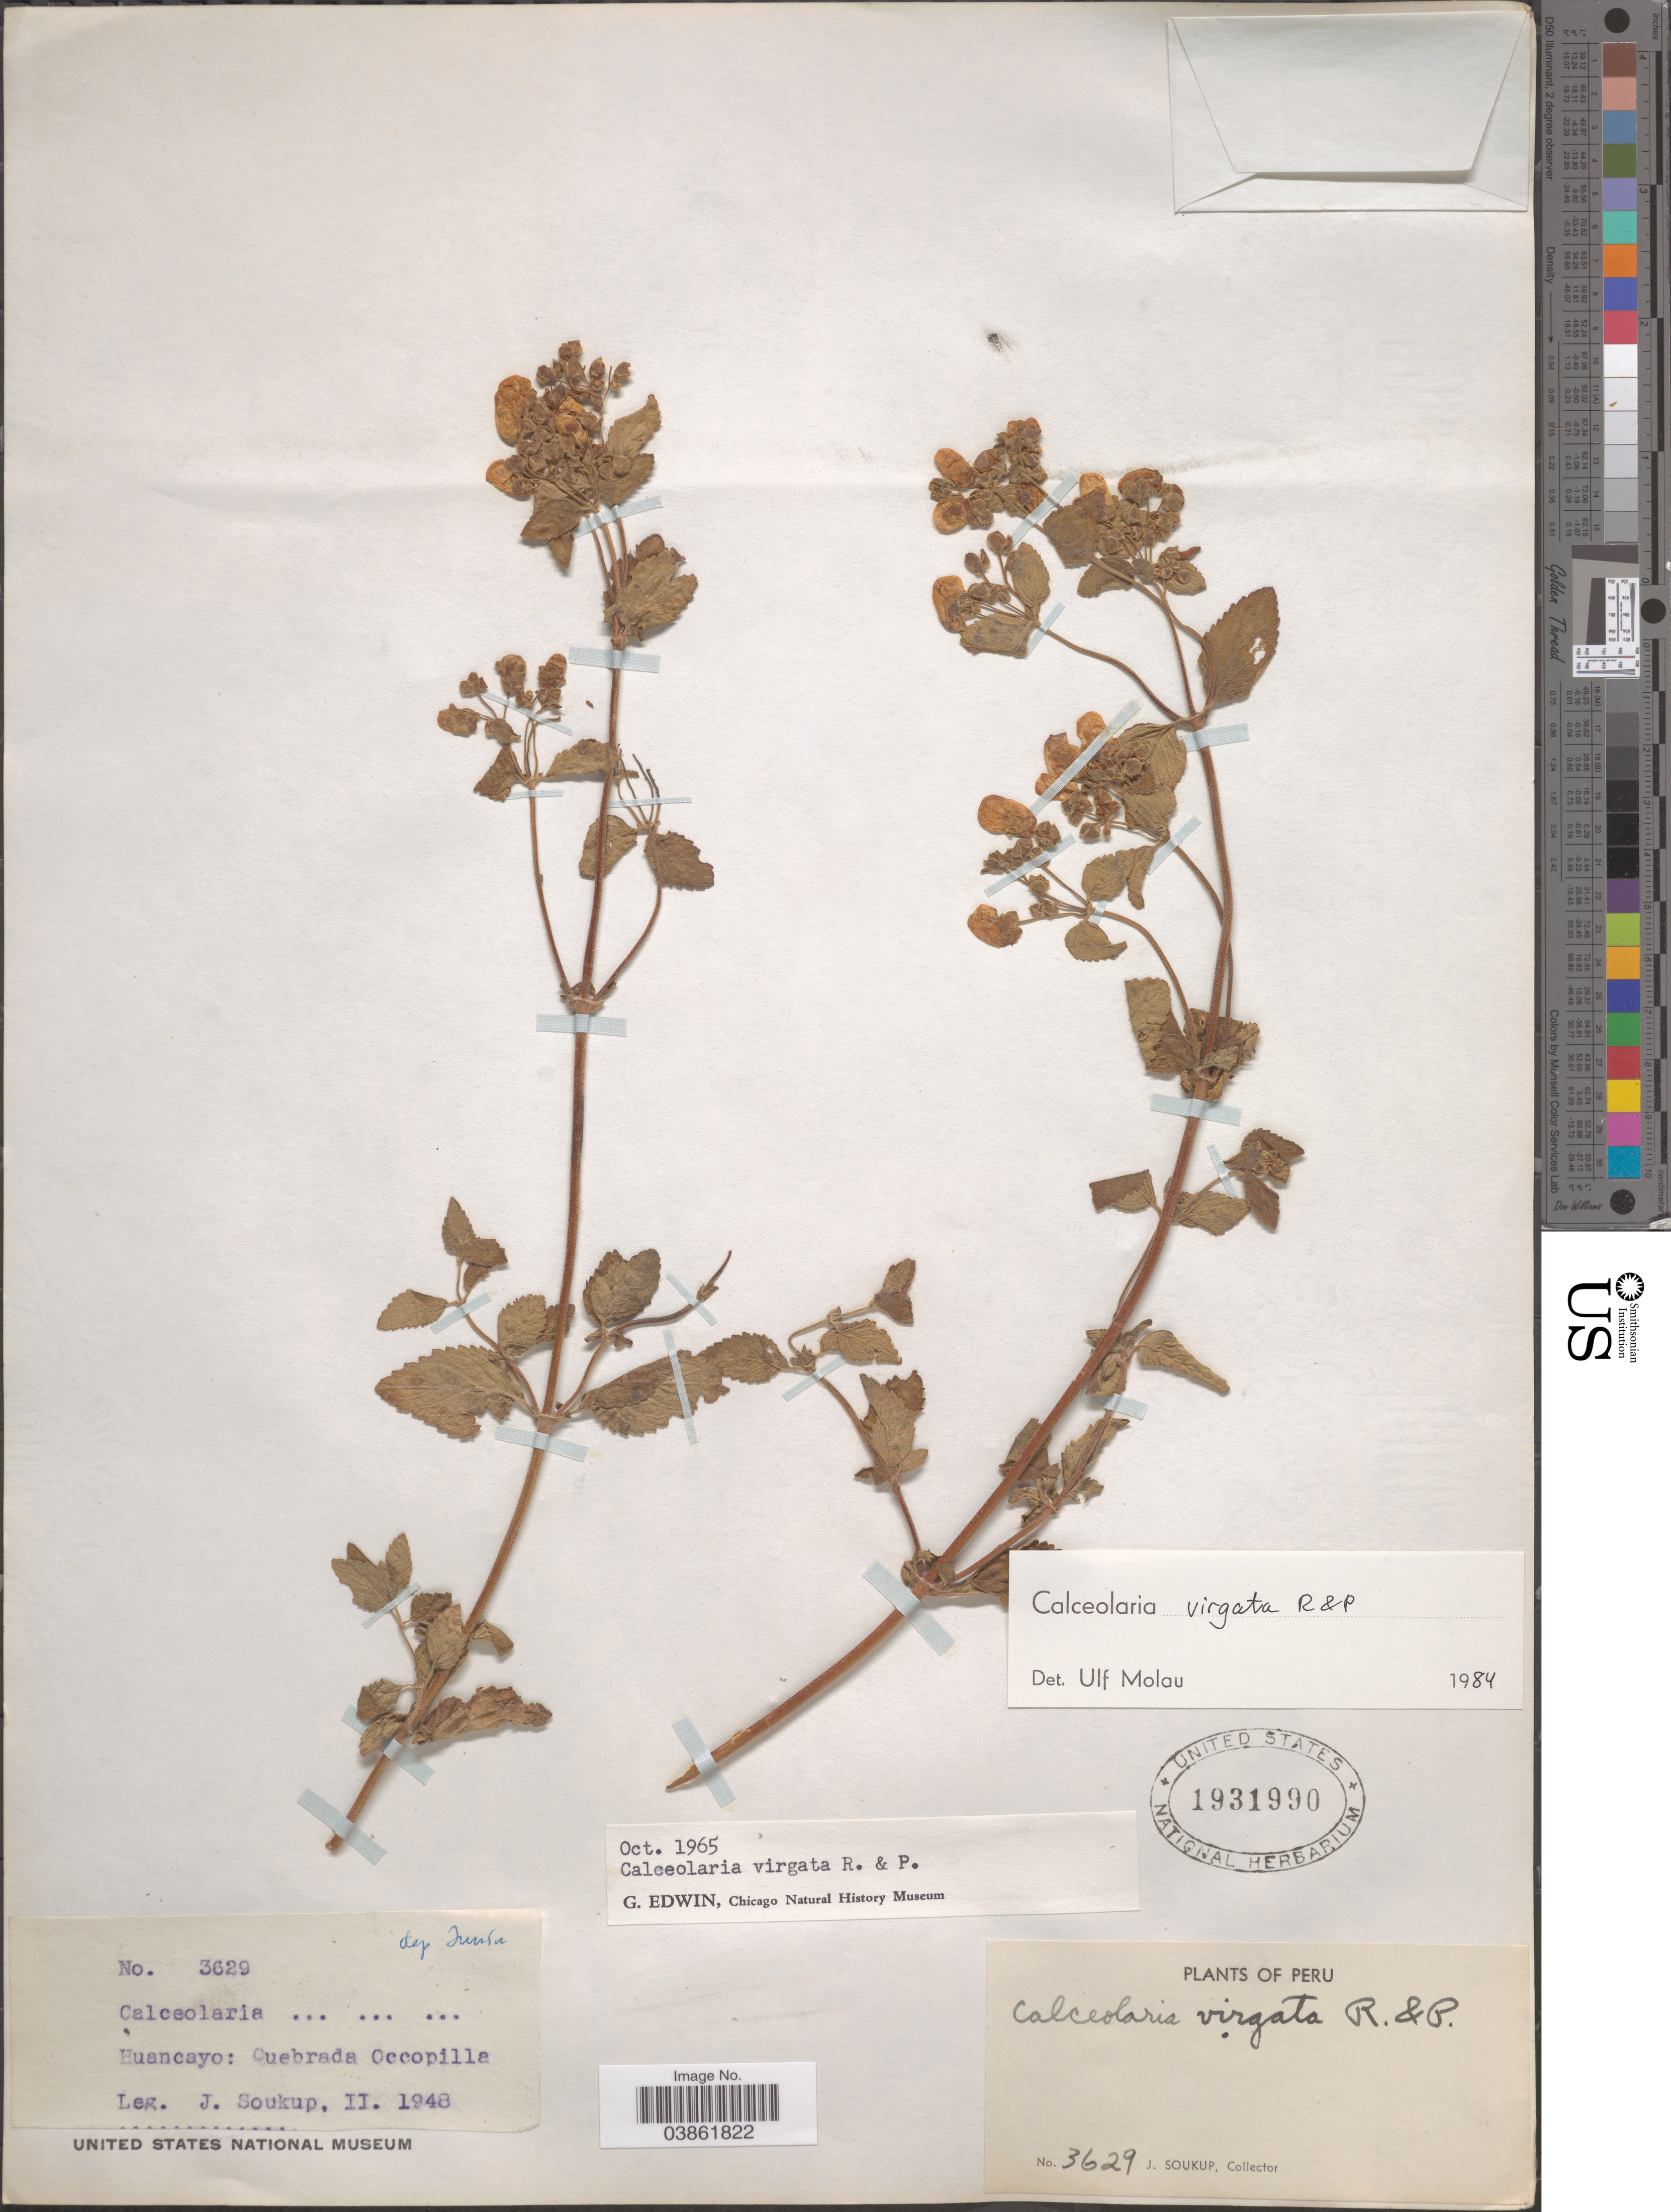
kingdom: Plantae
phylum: Tracheophyta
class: Magnoliopsida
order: Lamiales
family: Calceolariaceae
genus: Calceolaria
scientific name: Calceolaria virgata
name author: Ruiz & Pav.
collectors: J. Soukup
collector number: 3629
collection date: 1948-02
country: Peru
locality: Huancayo: Quebrada Occopilla.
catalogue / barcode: US 1931990